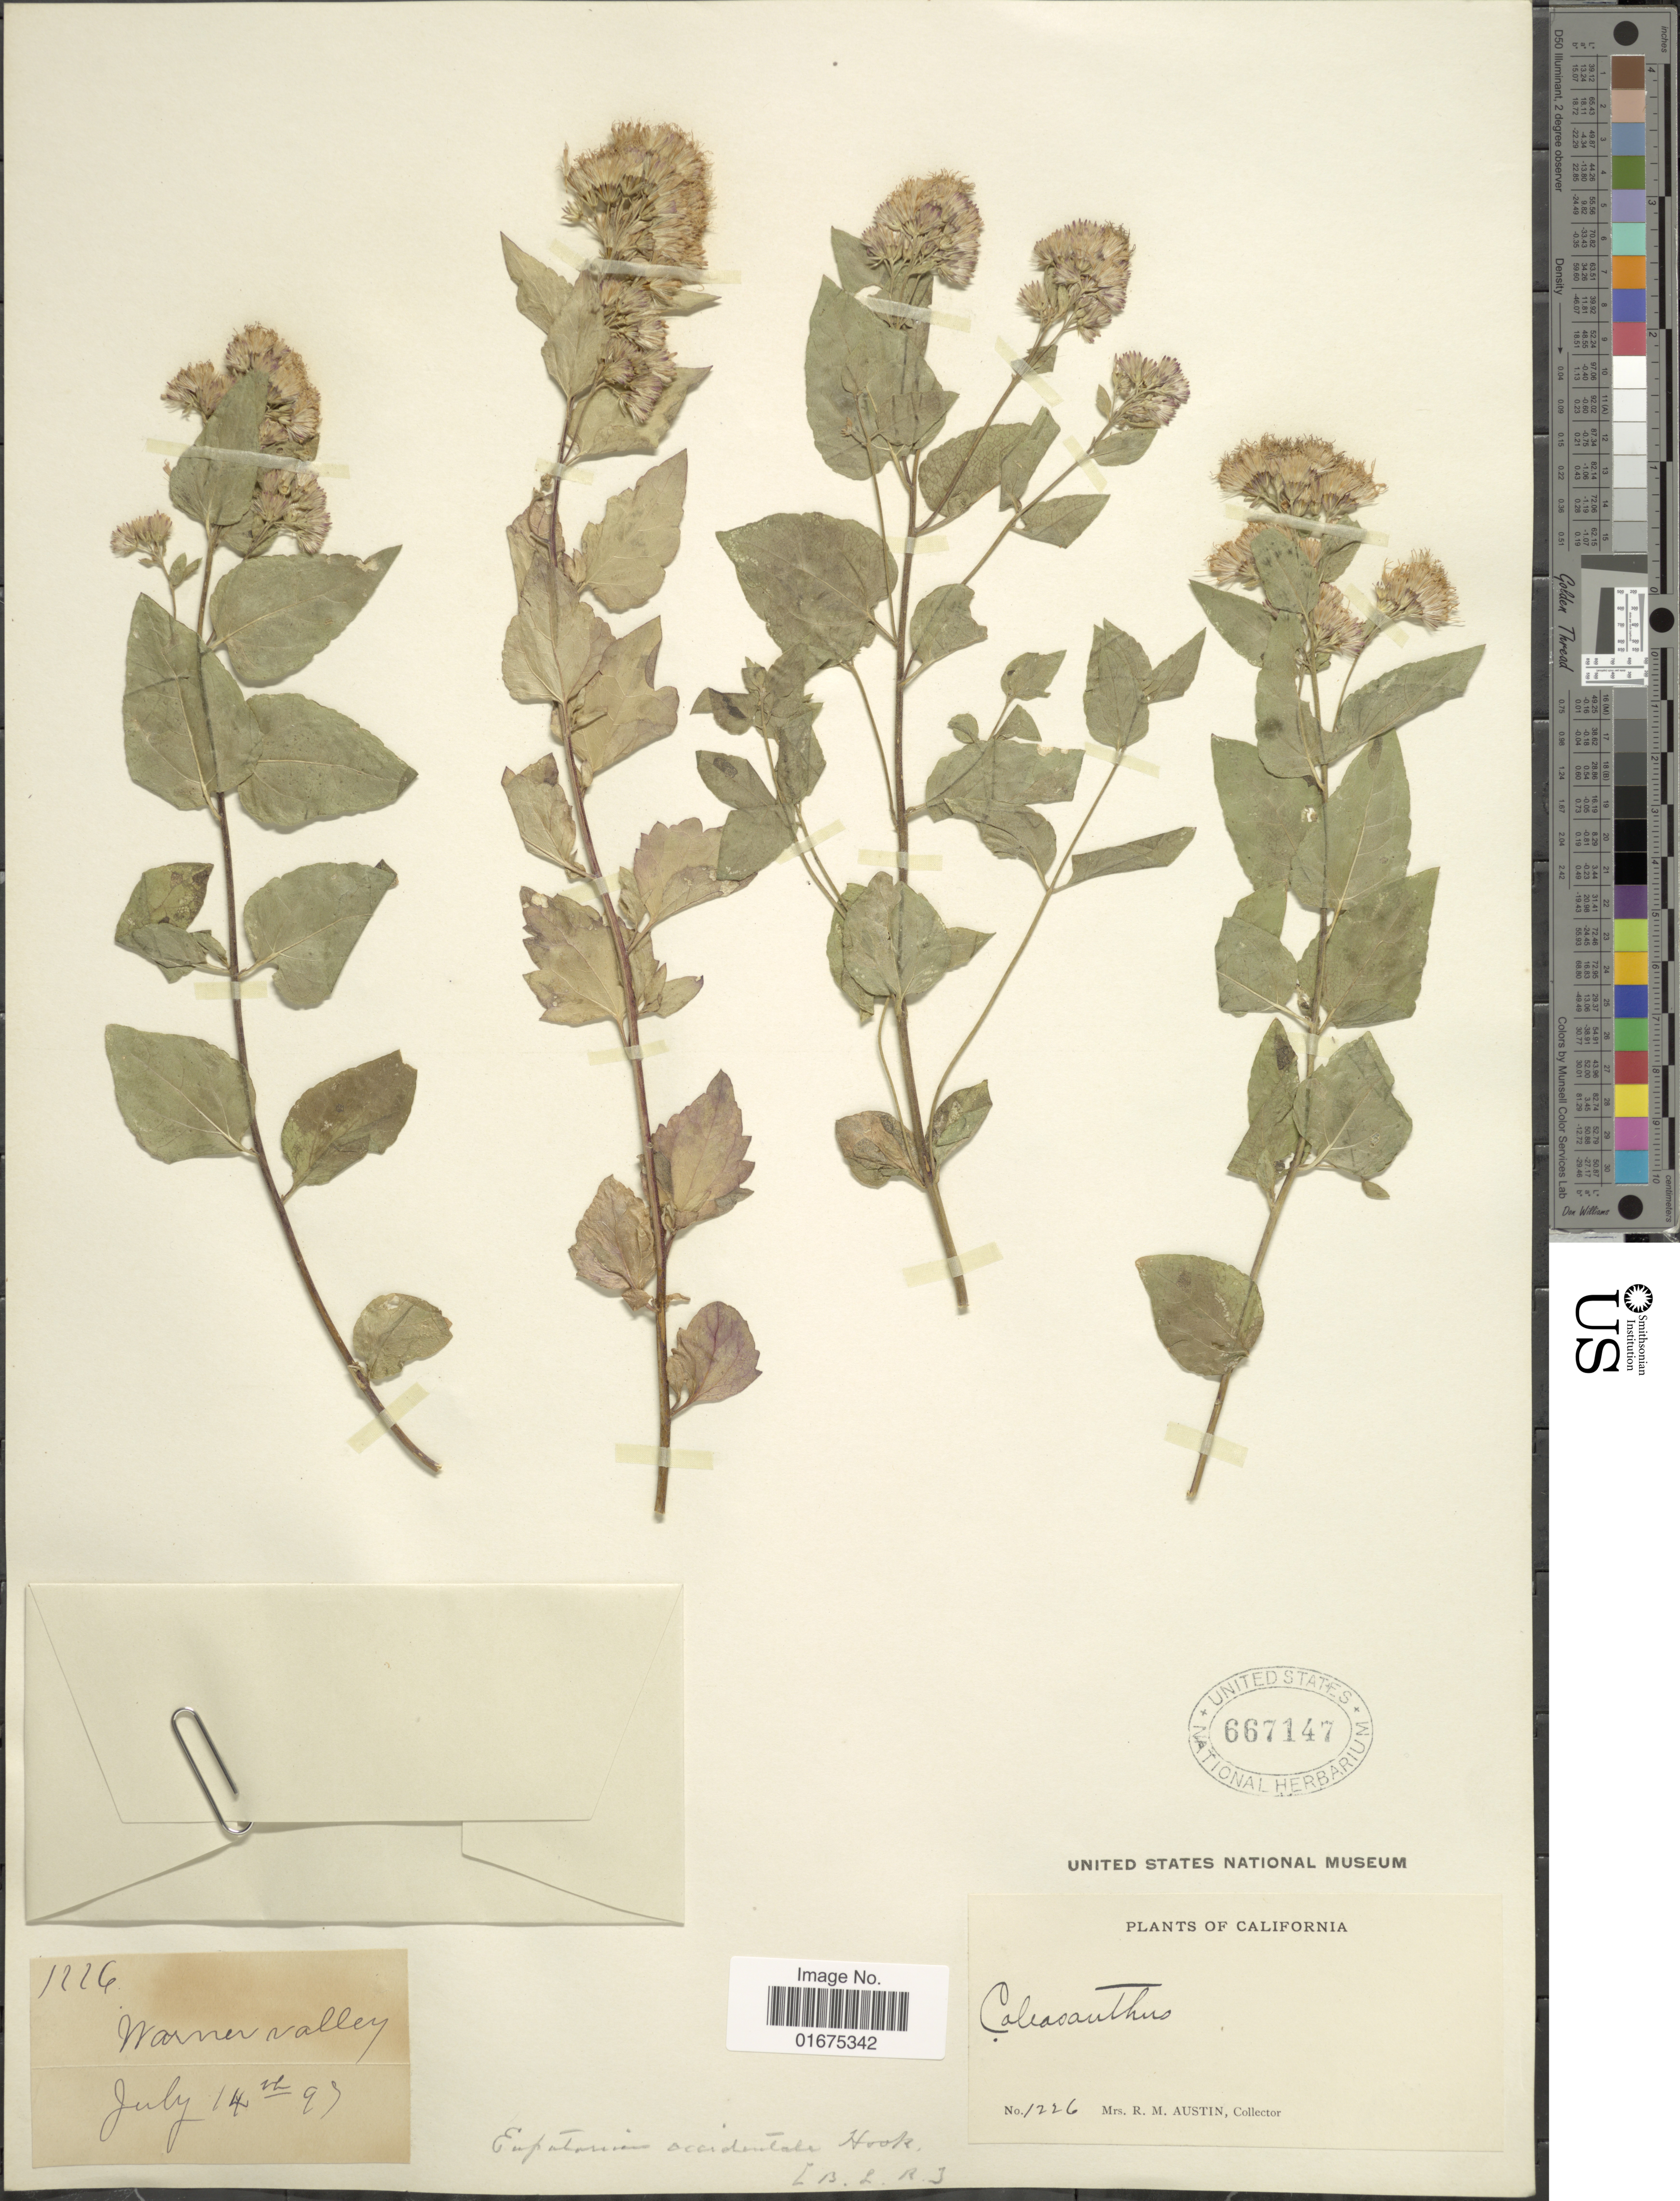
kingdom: Plantae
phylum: Tracheophyta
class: Magnoliopsida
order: Asterales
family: Asteraceae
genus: Ageratina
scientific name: Ageratina occidentalis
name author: (Hook.) R.M. King & H. Rob.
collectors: R. Austin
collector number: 1226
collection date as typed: Transcribed d/m/y: 14/7/97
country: United States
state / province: California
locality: Warner Valley,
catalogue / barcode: US 667147